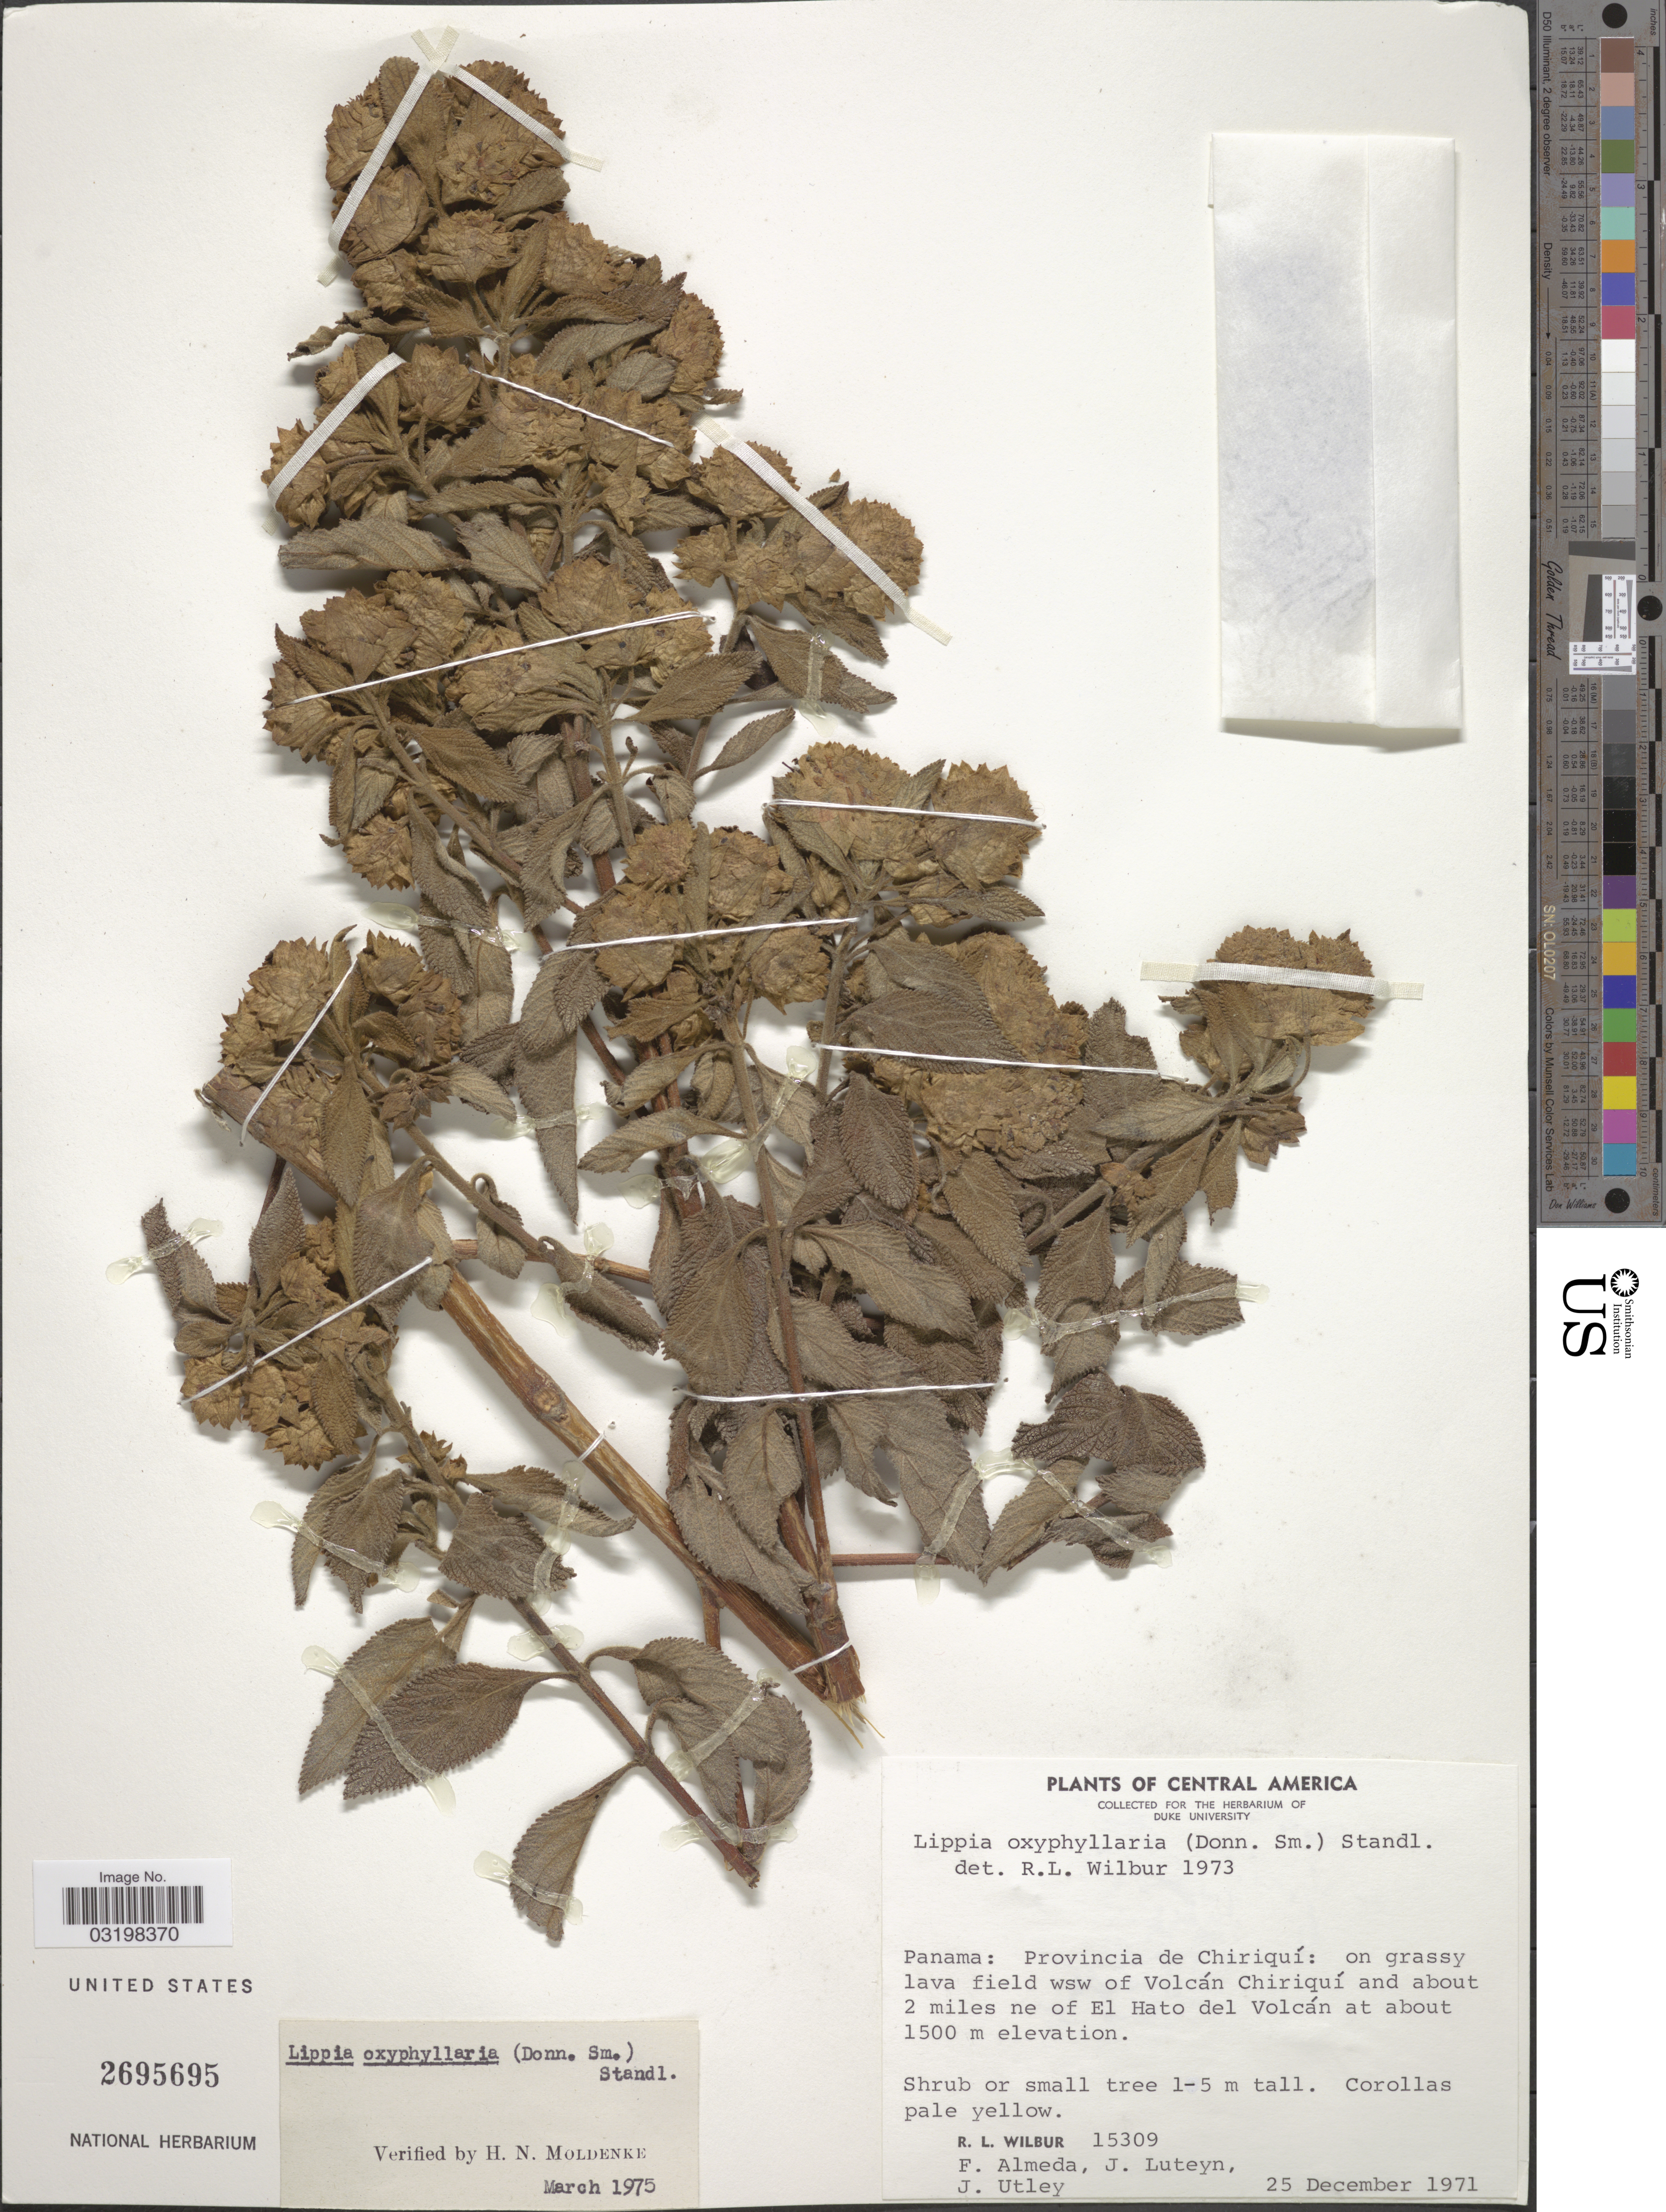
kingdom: Plantae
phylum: Tracheophyta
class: Magnoliopsida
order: Lamiales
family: Verbenaceae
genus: Lippia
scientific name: Lippia oxyphyllaria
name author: (Donn. Sm.) Standl.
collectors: R. L. Wilbur, F. Almeda, J. L. Luteyn & J. Utley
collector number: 15309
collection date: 1971-12-25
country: Panama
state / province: Chiriqui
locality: On grassy lava field wsw of Volcán Chiriquí and about 2 miles ne of El Hato del Volcán.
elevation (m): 1500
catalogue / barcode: US 2695695